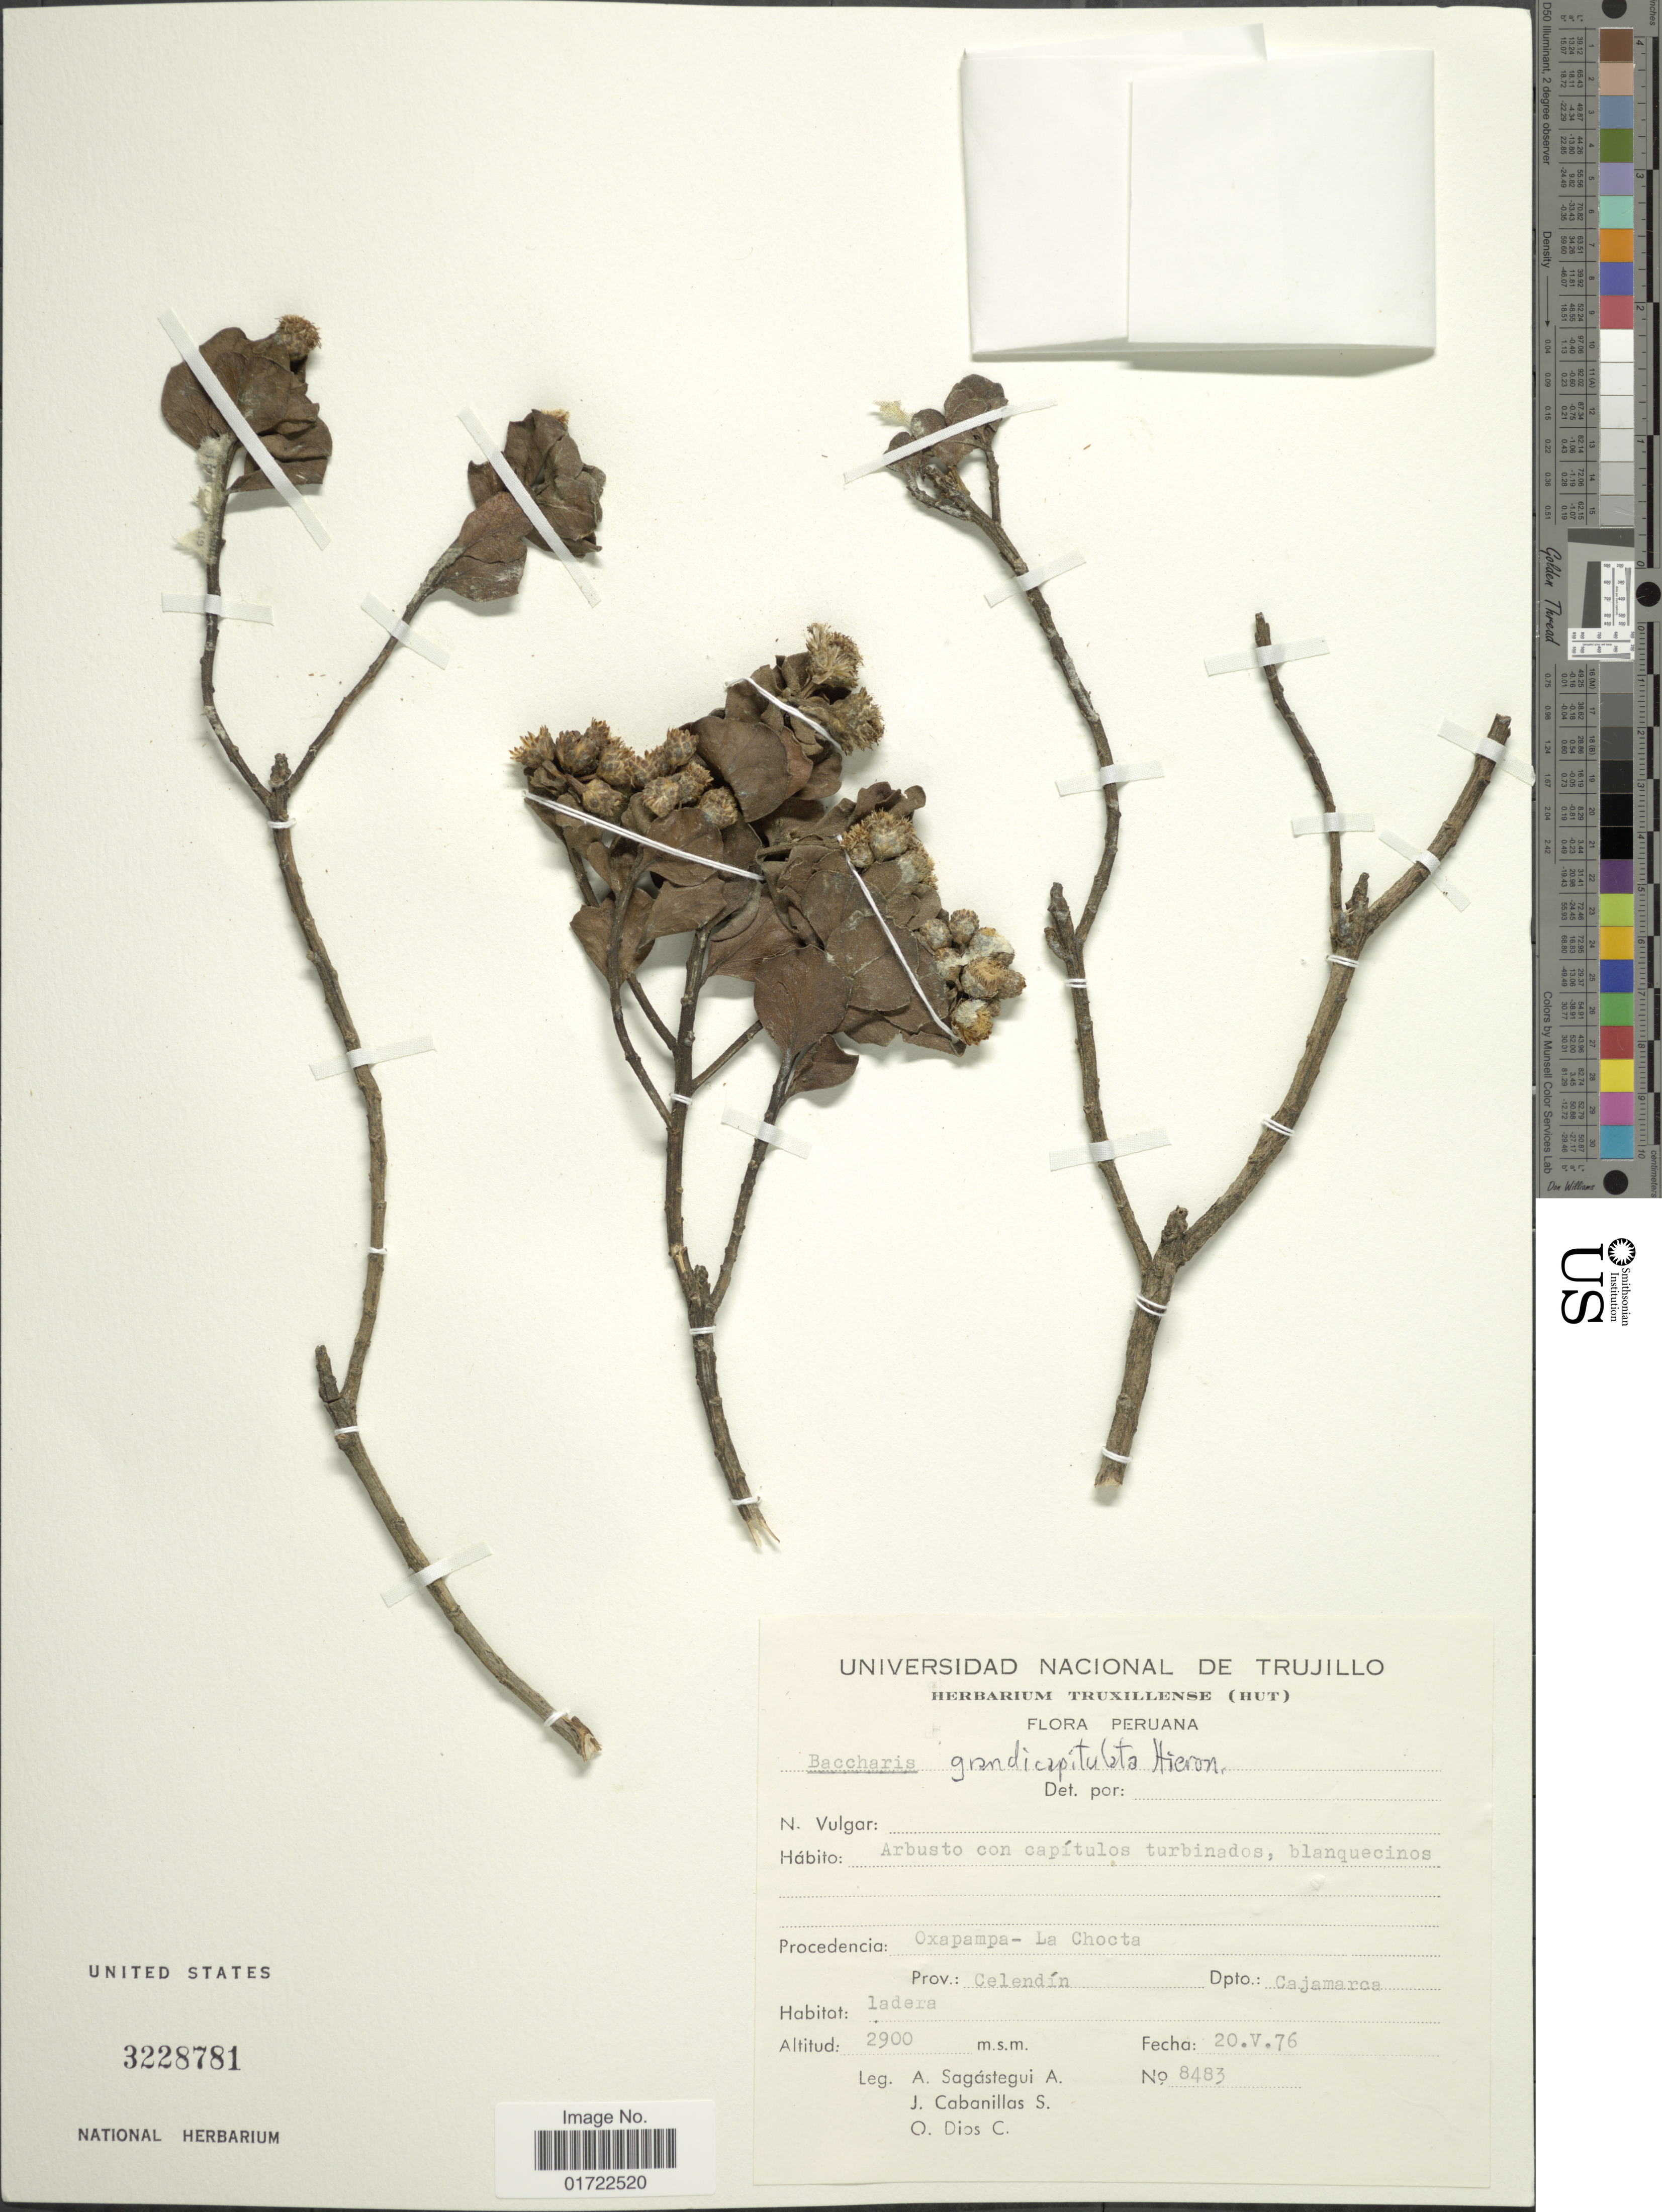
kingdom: Plantae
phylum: Tracheophyta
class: Magnoliopsida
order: Asterales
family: Asteraceae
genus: Baccharis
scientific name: Baccharis grandicapitulata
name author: Hieron.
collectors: A. Sagástegui A., J. Cabanillas S. & O. Dios C.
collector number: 8483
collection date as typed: Transcribed d/m/y: 20/5/76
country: Peru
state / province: Cajamarca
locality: Procedencia: Oxapampa - La Chocta, Prov. Celendin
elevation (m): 2900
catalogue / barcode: US 3228781